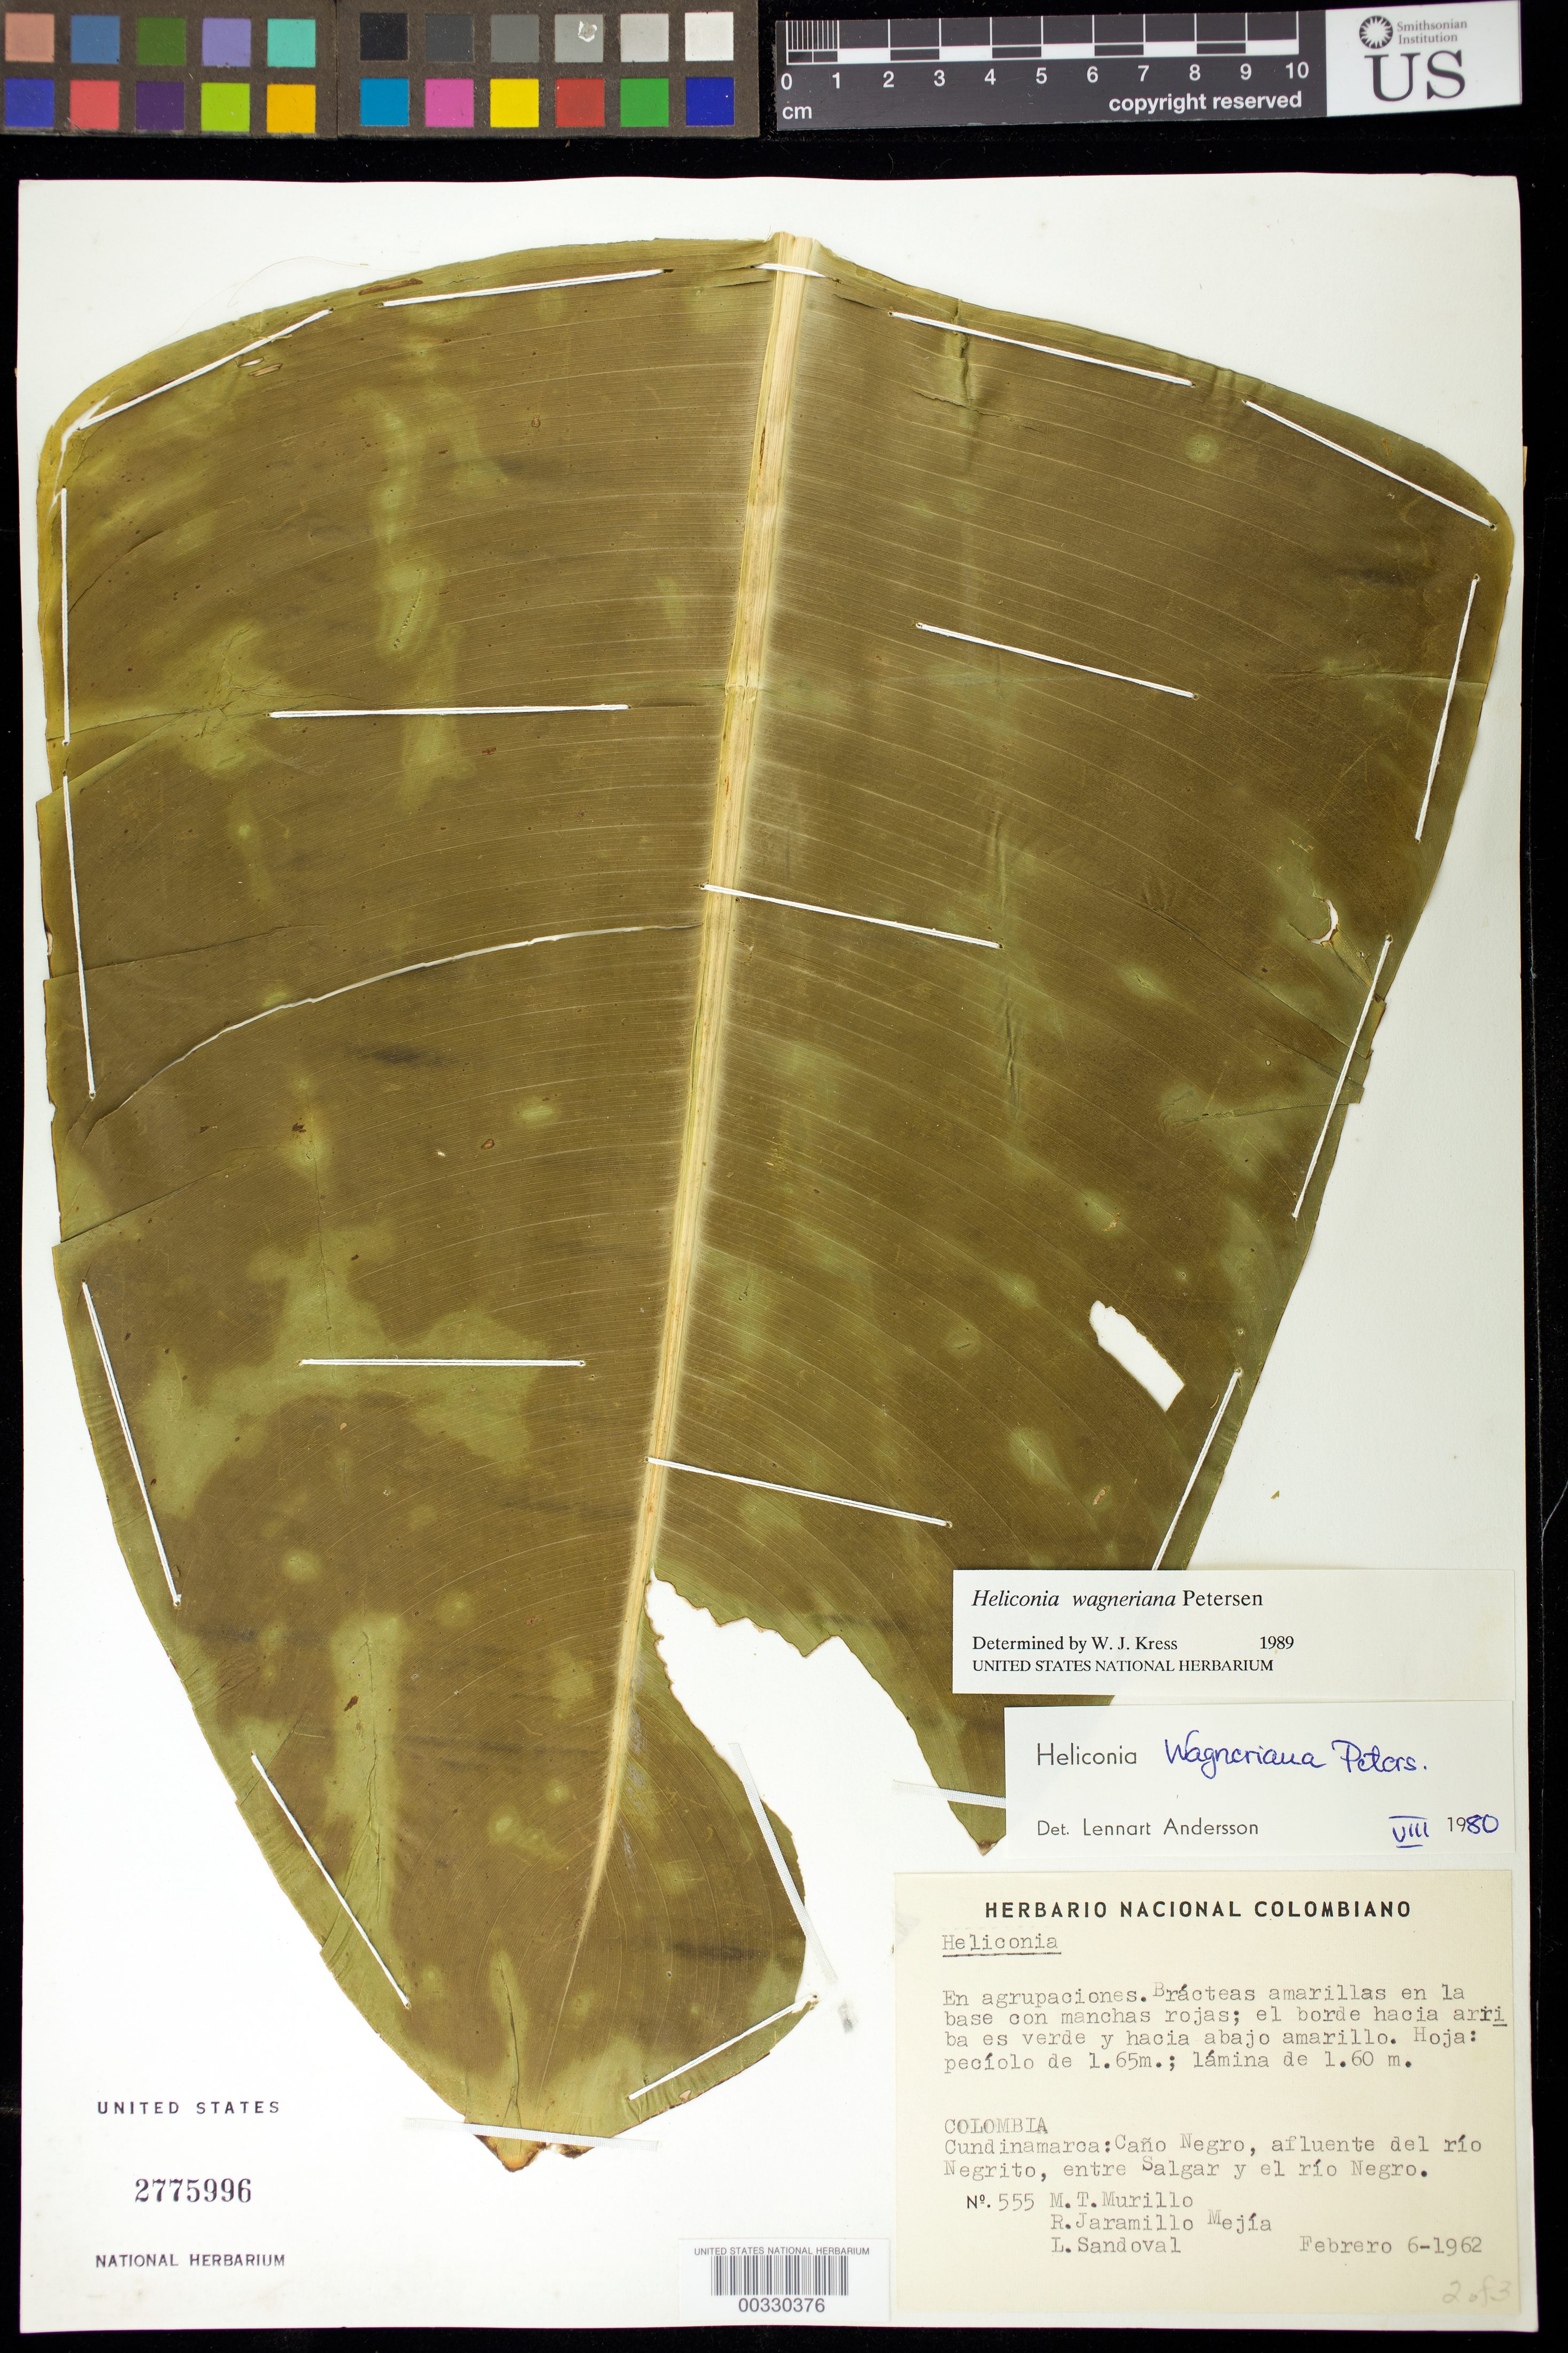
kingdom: Plantae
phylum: Tracheophyta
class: Liliopsida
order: Zingiberales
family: Heliconiaceae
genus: Heliconia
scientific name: Heliconia wagneriana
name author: Petersen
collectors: M. Murillo, R. Jaramillo M. & L. Sandoval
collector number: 555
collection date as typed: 06 Feb 1962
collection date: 1962-02-06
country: Colombia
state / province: Cundinamarca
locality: Caño Negro, tributary of Rio Nigrito, between Salgar and Rio Negro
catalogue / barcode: US 2775996